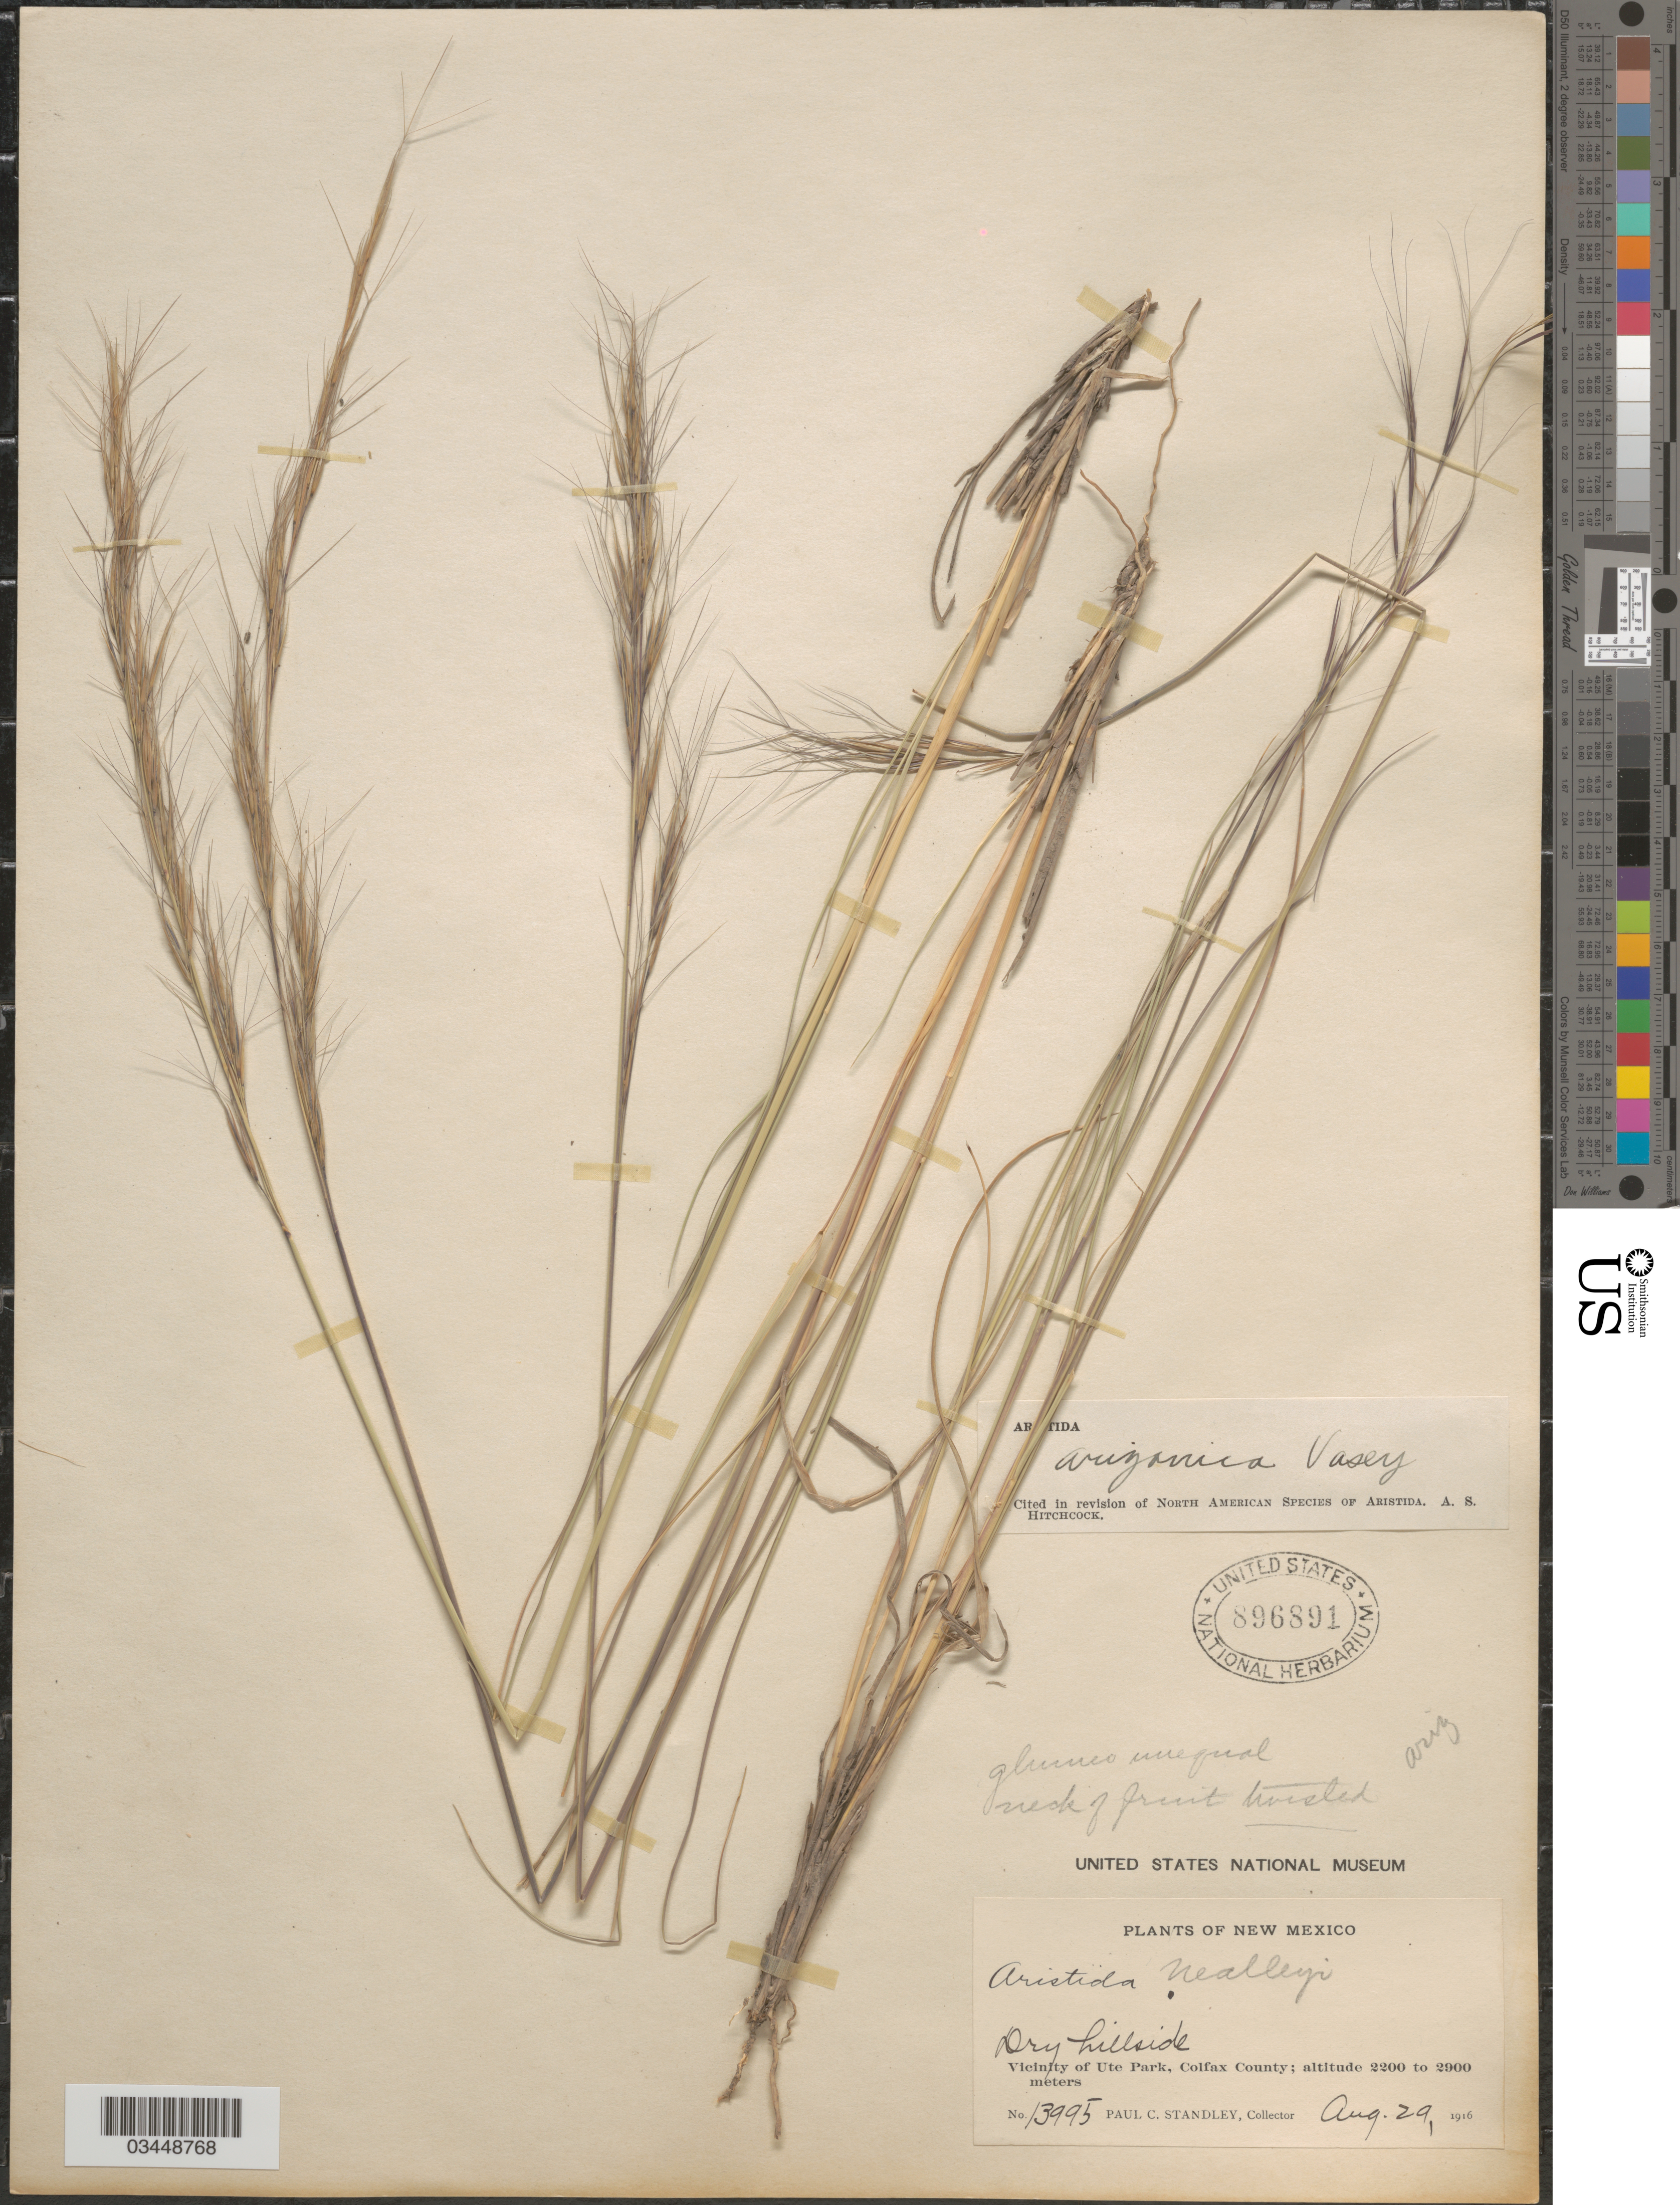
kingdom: Plantae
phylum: Tracheophyta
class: Liliopsida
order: Poales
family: Poaceae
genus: Aristida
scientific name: Aristida arizonica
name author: Vasey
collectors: P. C. Standley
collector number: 13995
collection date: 1916-08-29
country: United States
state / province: New Mexico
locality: Dry hillside. Vicinity of Ute Park, Colfax County.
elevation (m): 2200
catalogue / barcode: US 896891